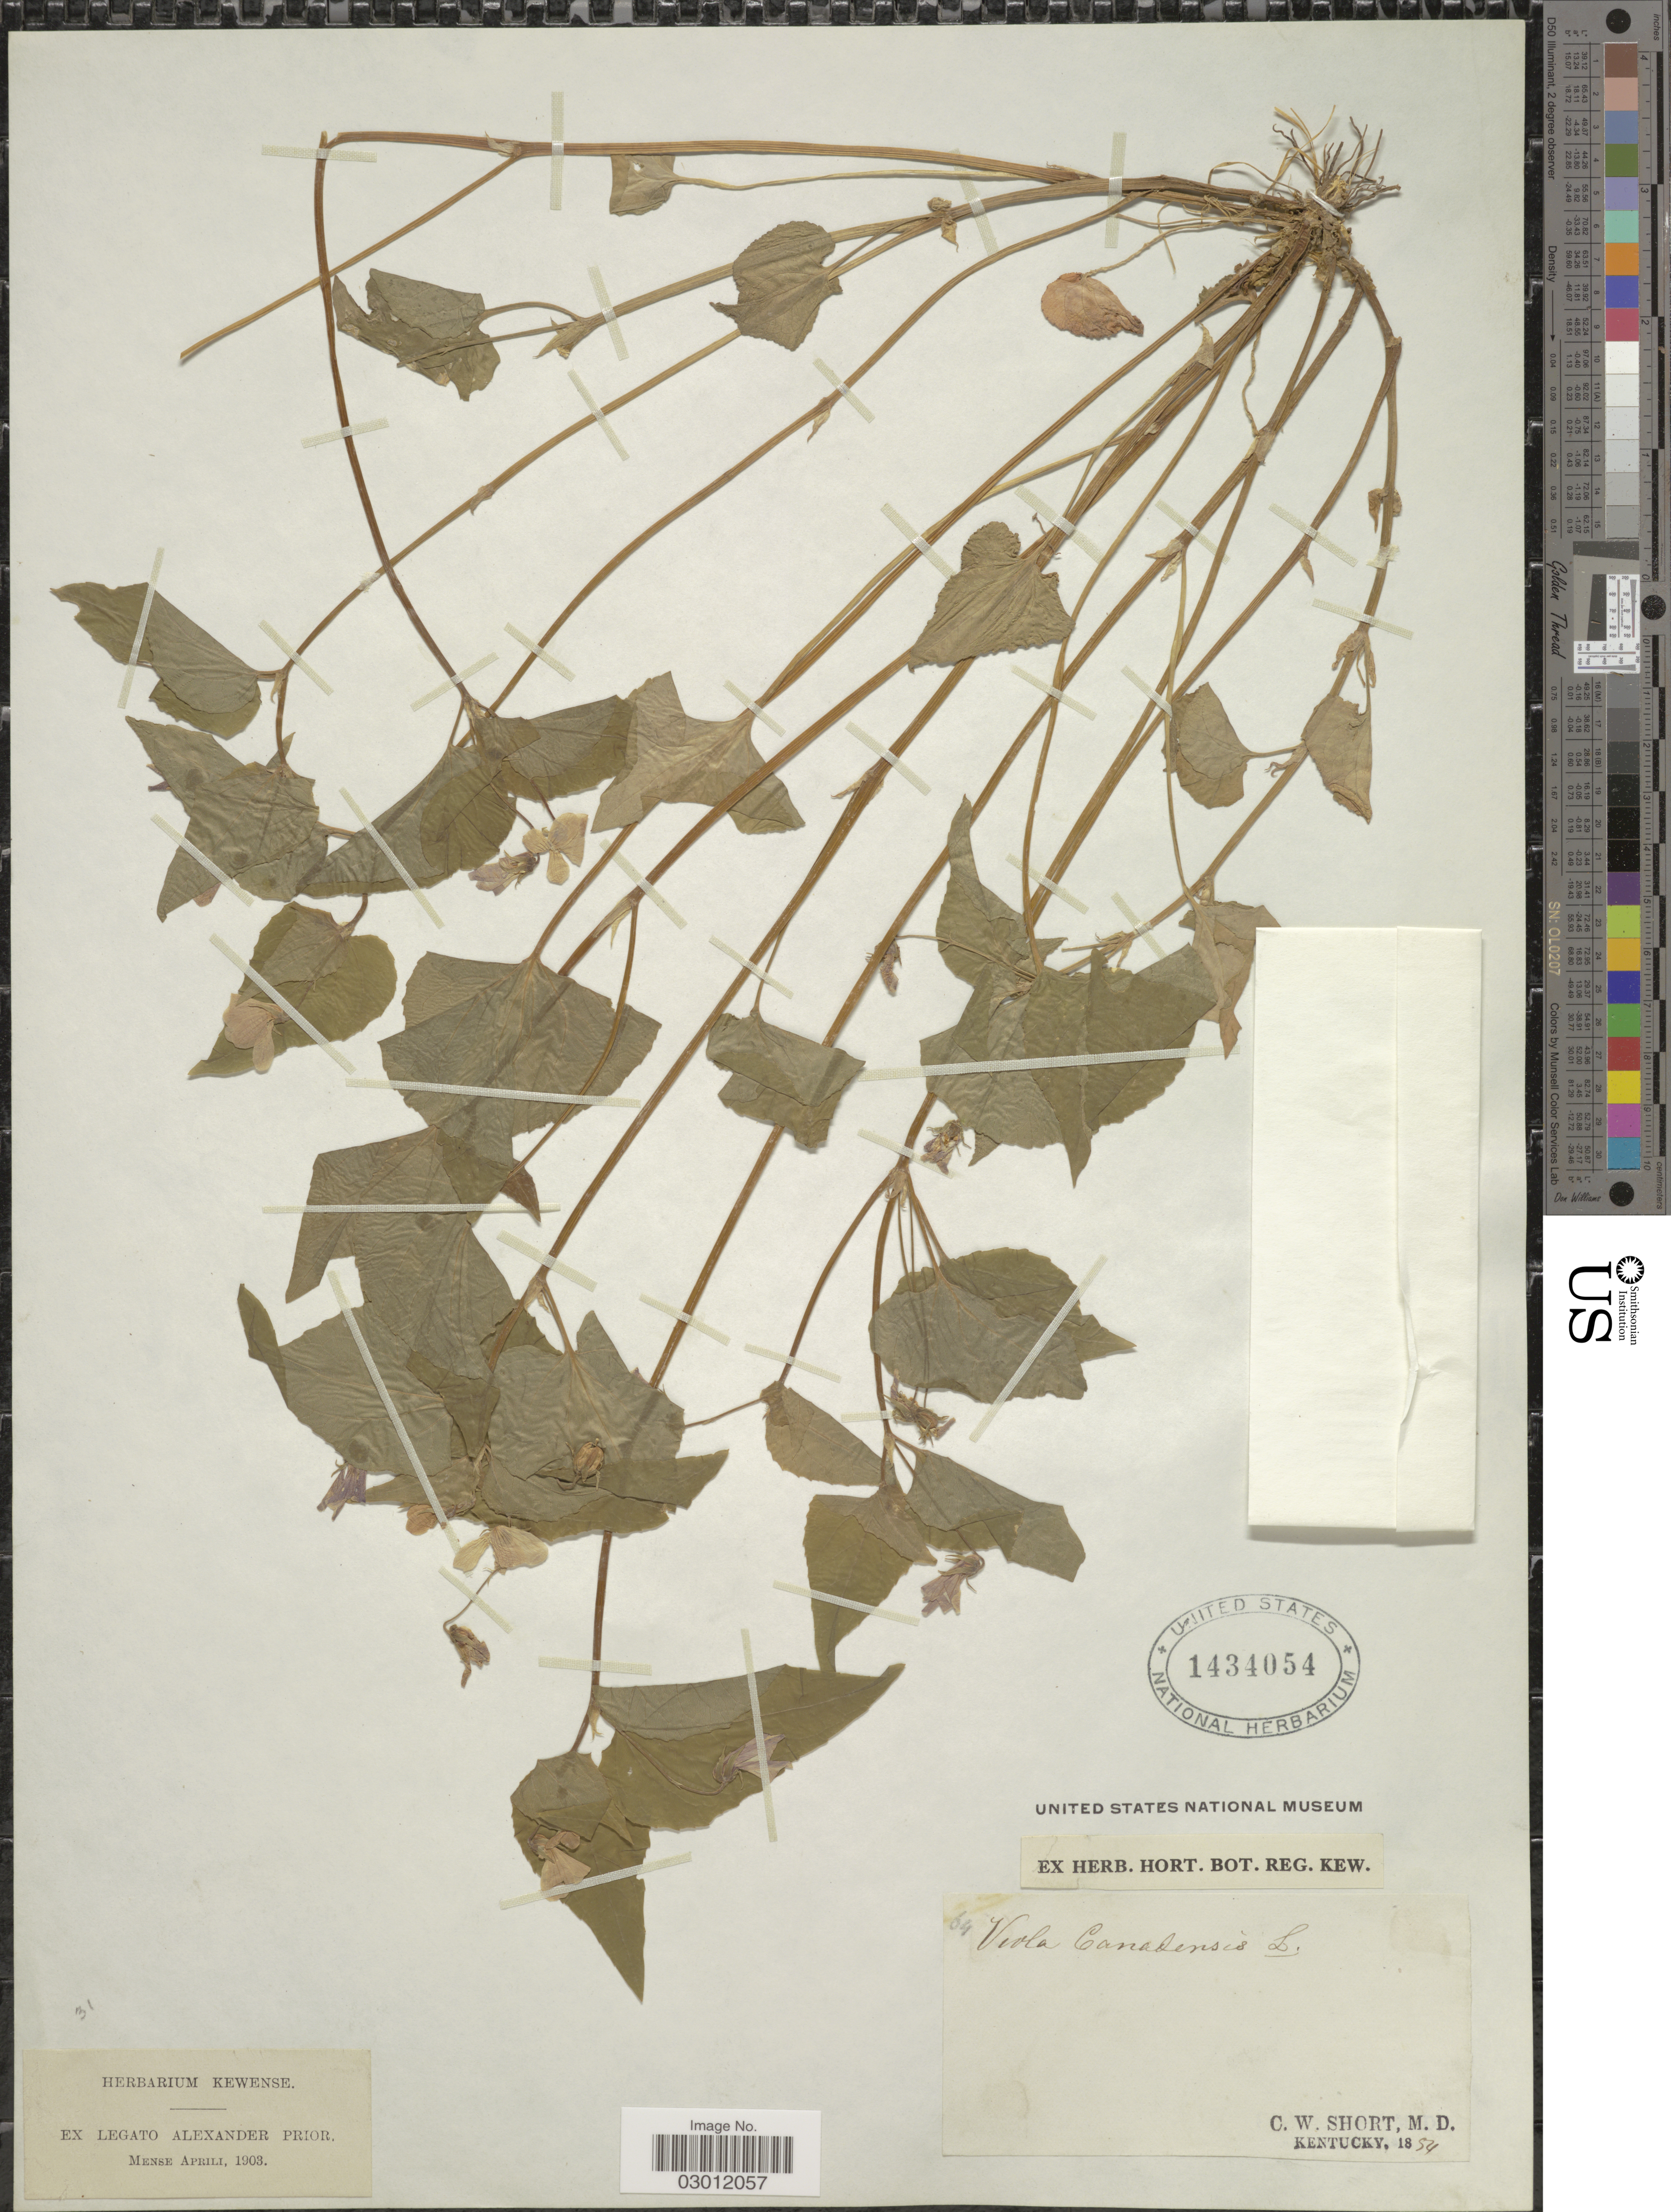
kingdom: Plantae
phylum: Tracheophyta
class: Magnoliopsida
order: Malpighiales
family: Violaceae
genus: Viola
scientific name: Viola canadensis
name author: L.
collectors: C. W. Short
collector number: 64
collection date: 1854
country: United States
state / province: Kentucky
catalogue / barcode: US 1434054